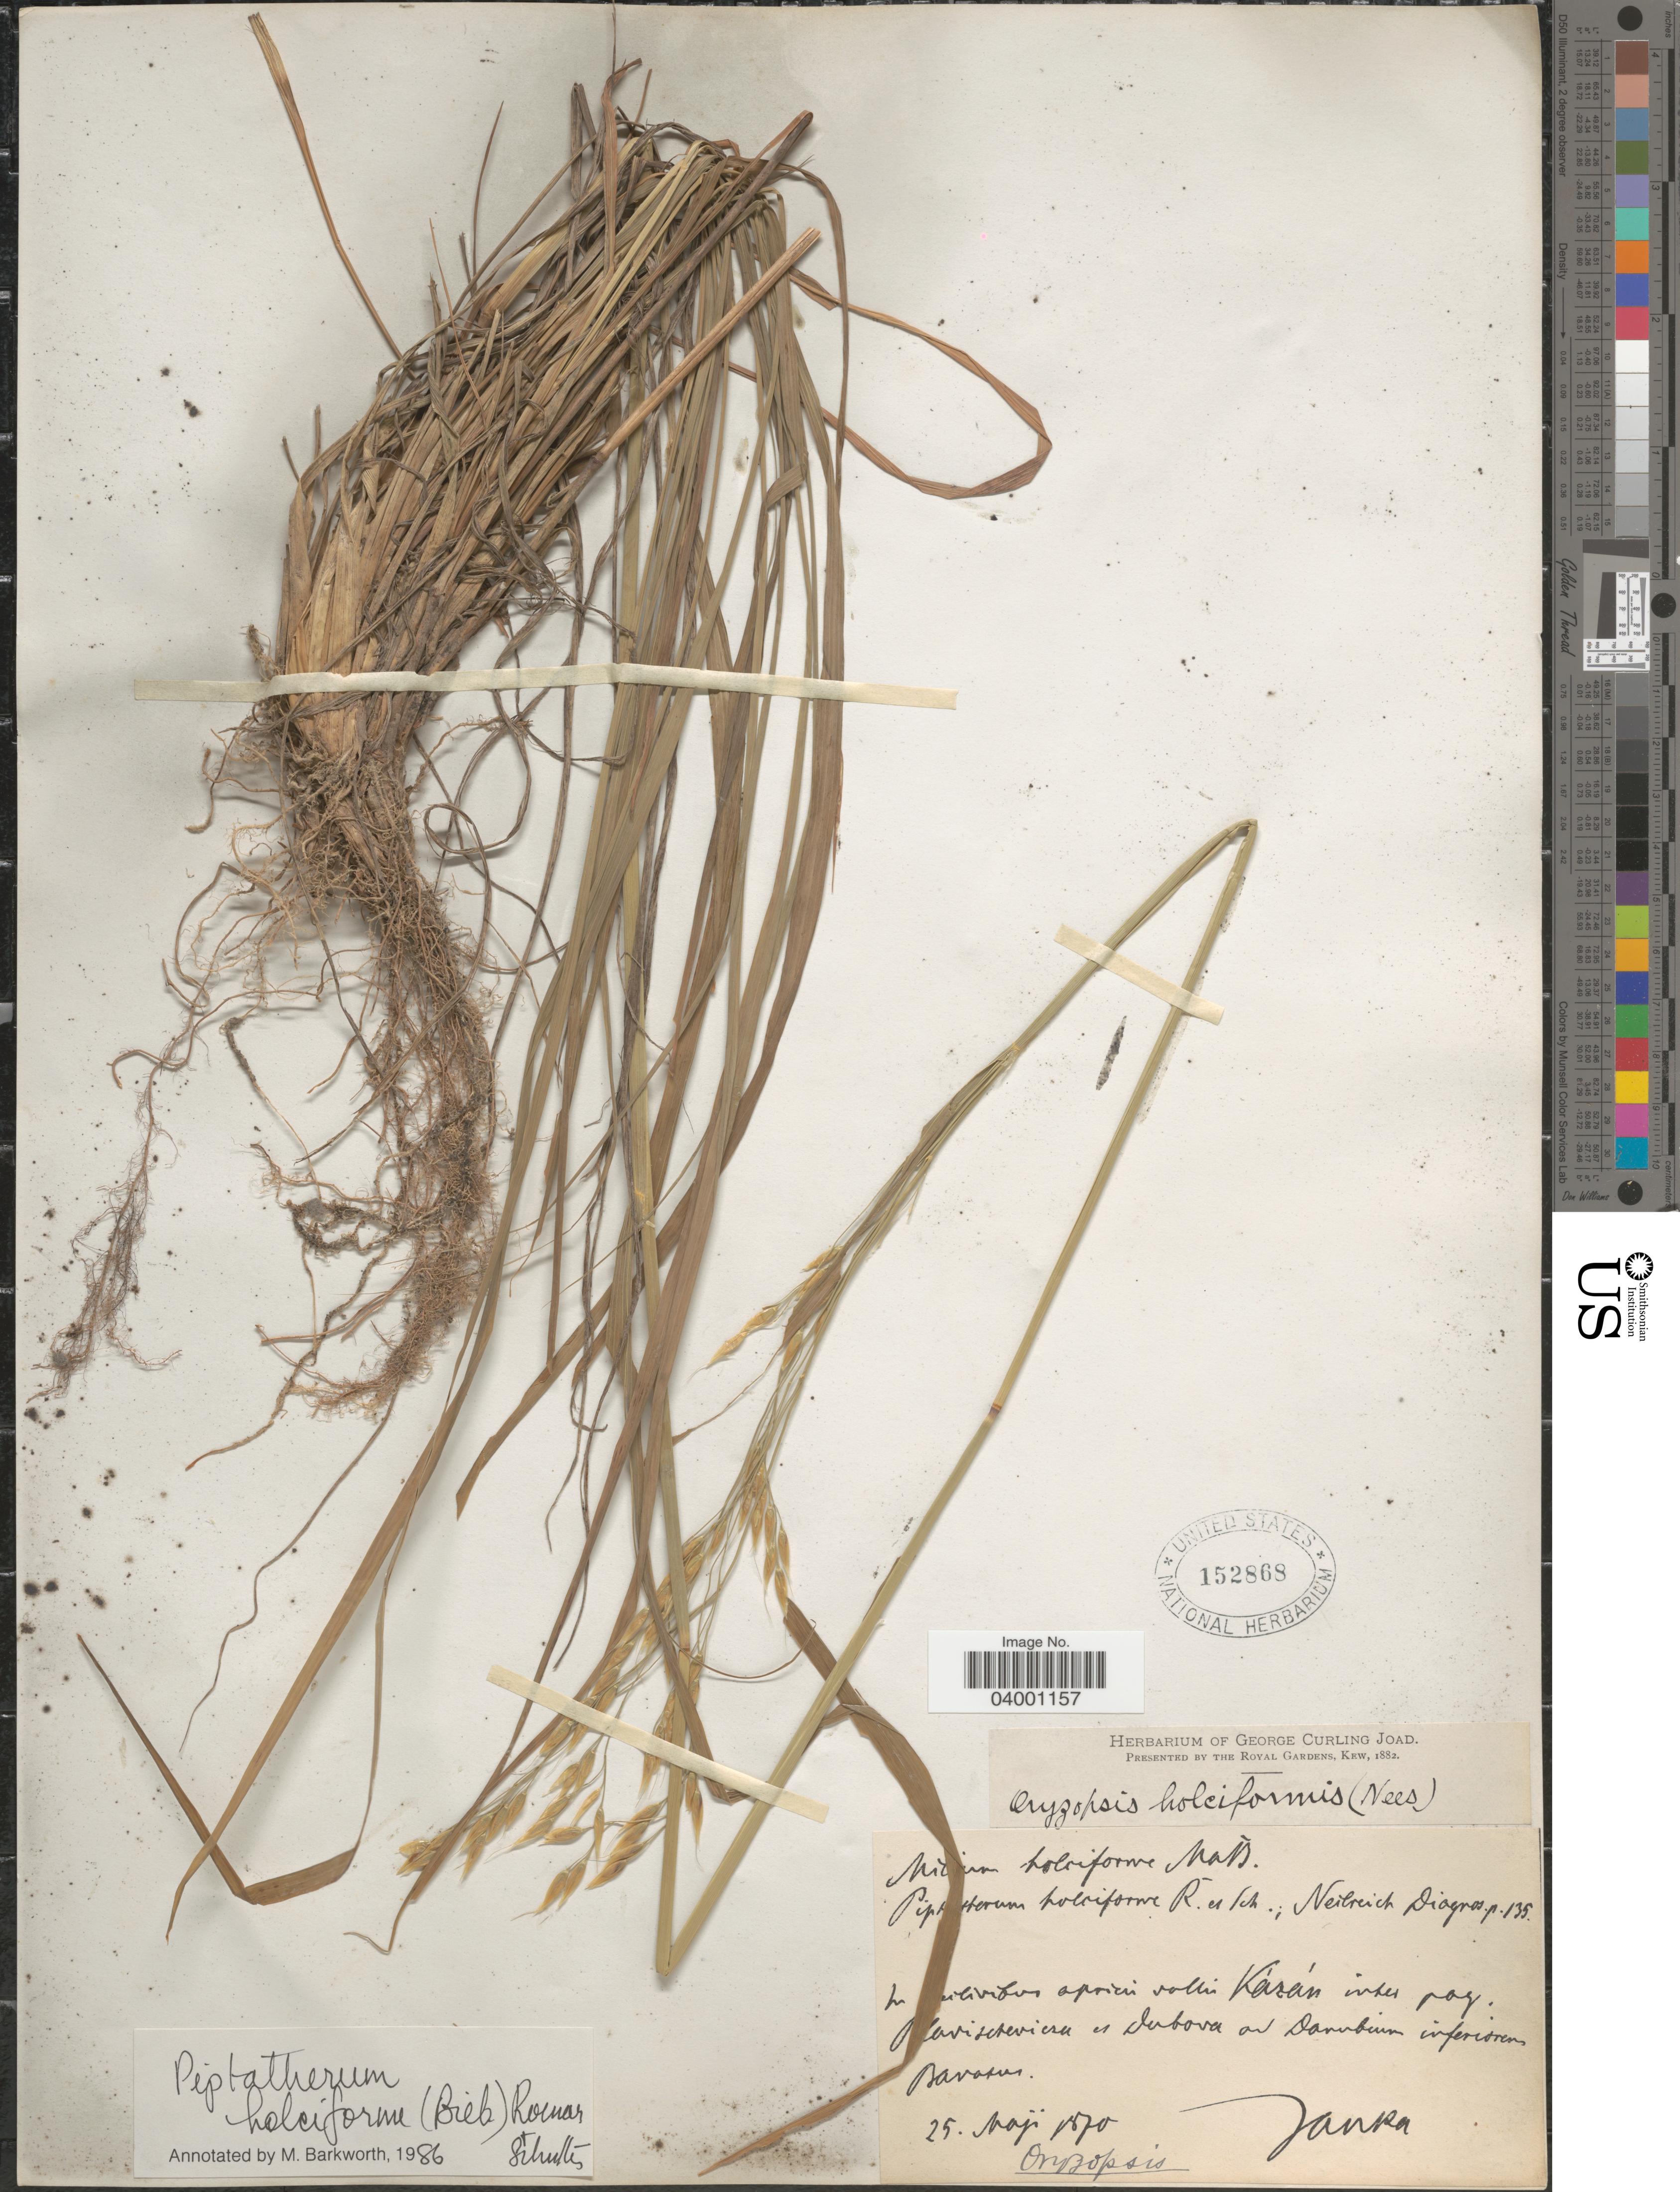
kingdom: Plantae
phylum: Tracheophyta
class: Liliopsida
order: Poales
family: Poaceae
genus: Piptatherum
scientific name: Piptatherum holciforme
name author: (M. Bieb.) Roem. & Schult.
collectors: V. Janka von Bulcs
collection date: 1870-05-25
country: Romania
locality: In [illegible text]ilimbus apricis vallis Kárán inter pag. [illegible text]avischeviern et Dubova ad Danubium inferiorem Bavasus.[interpreted]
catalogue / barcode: US 152868